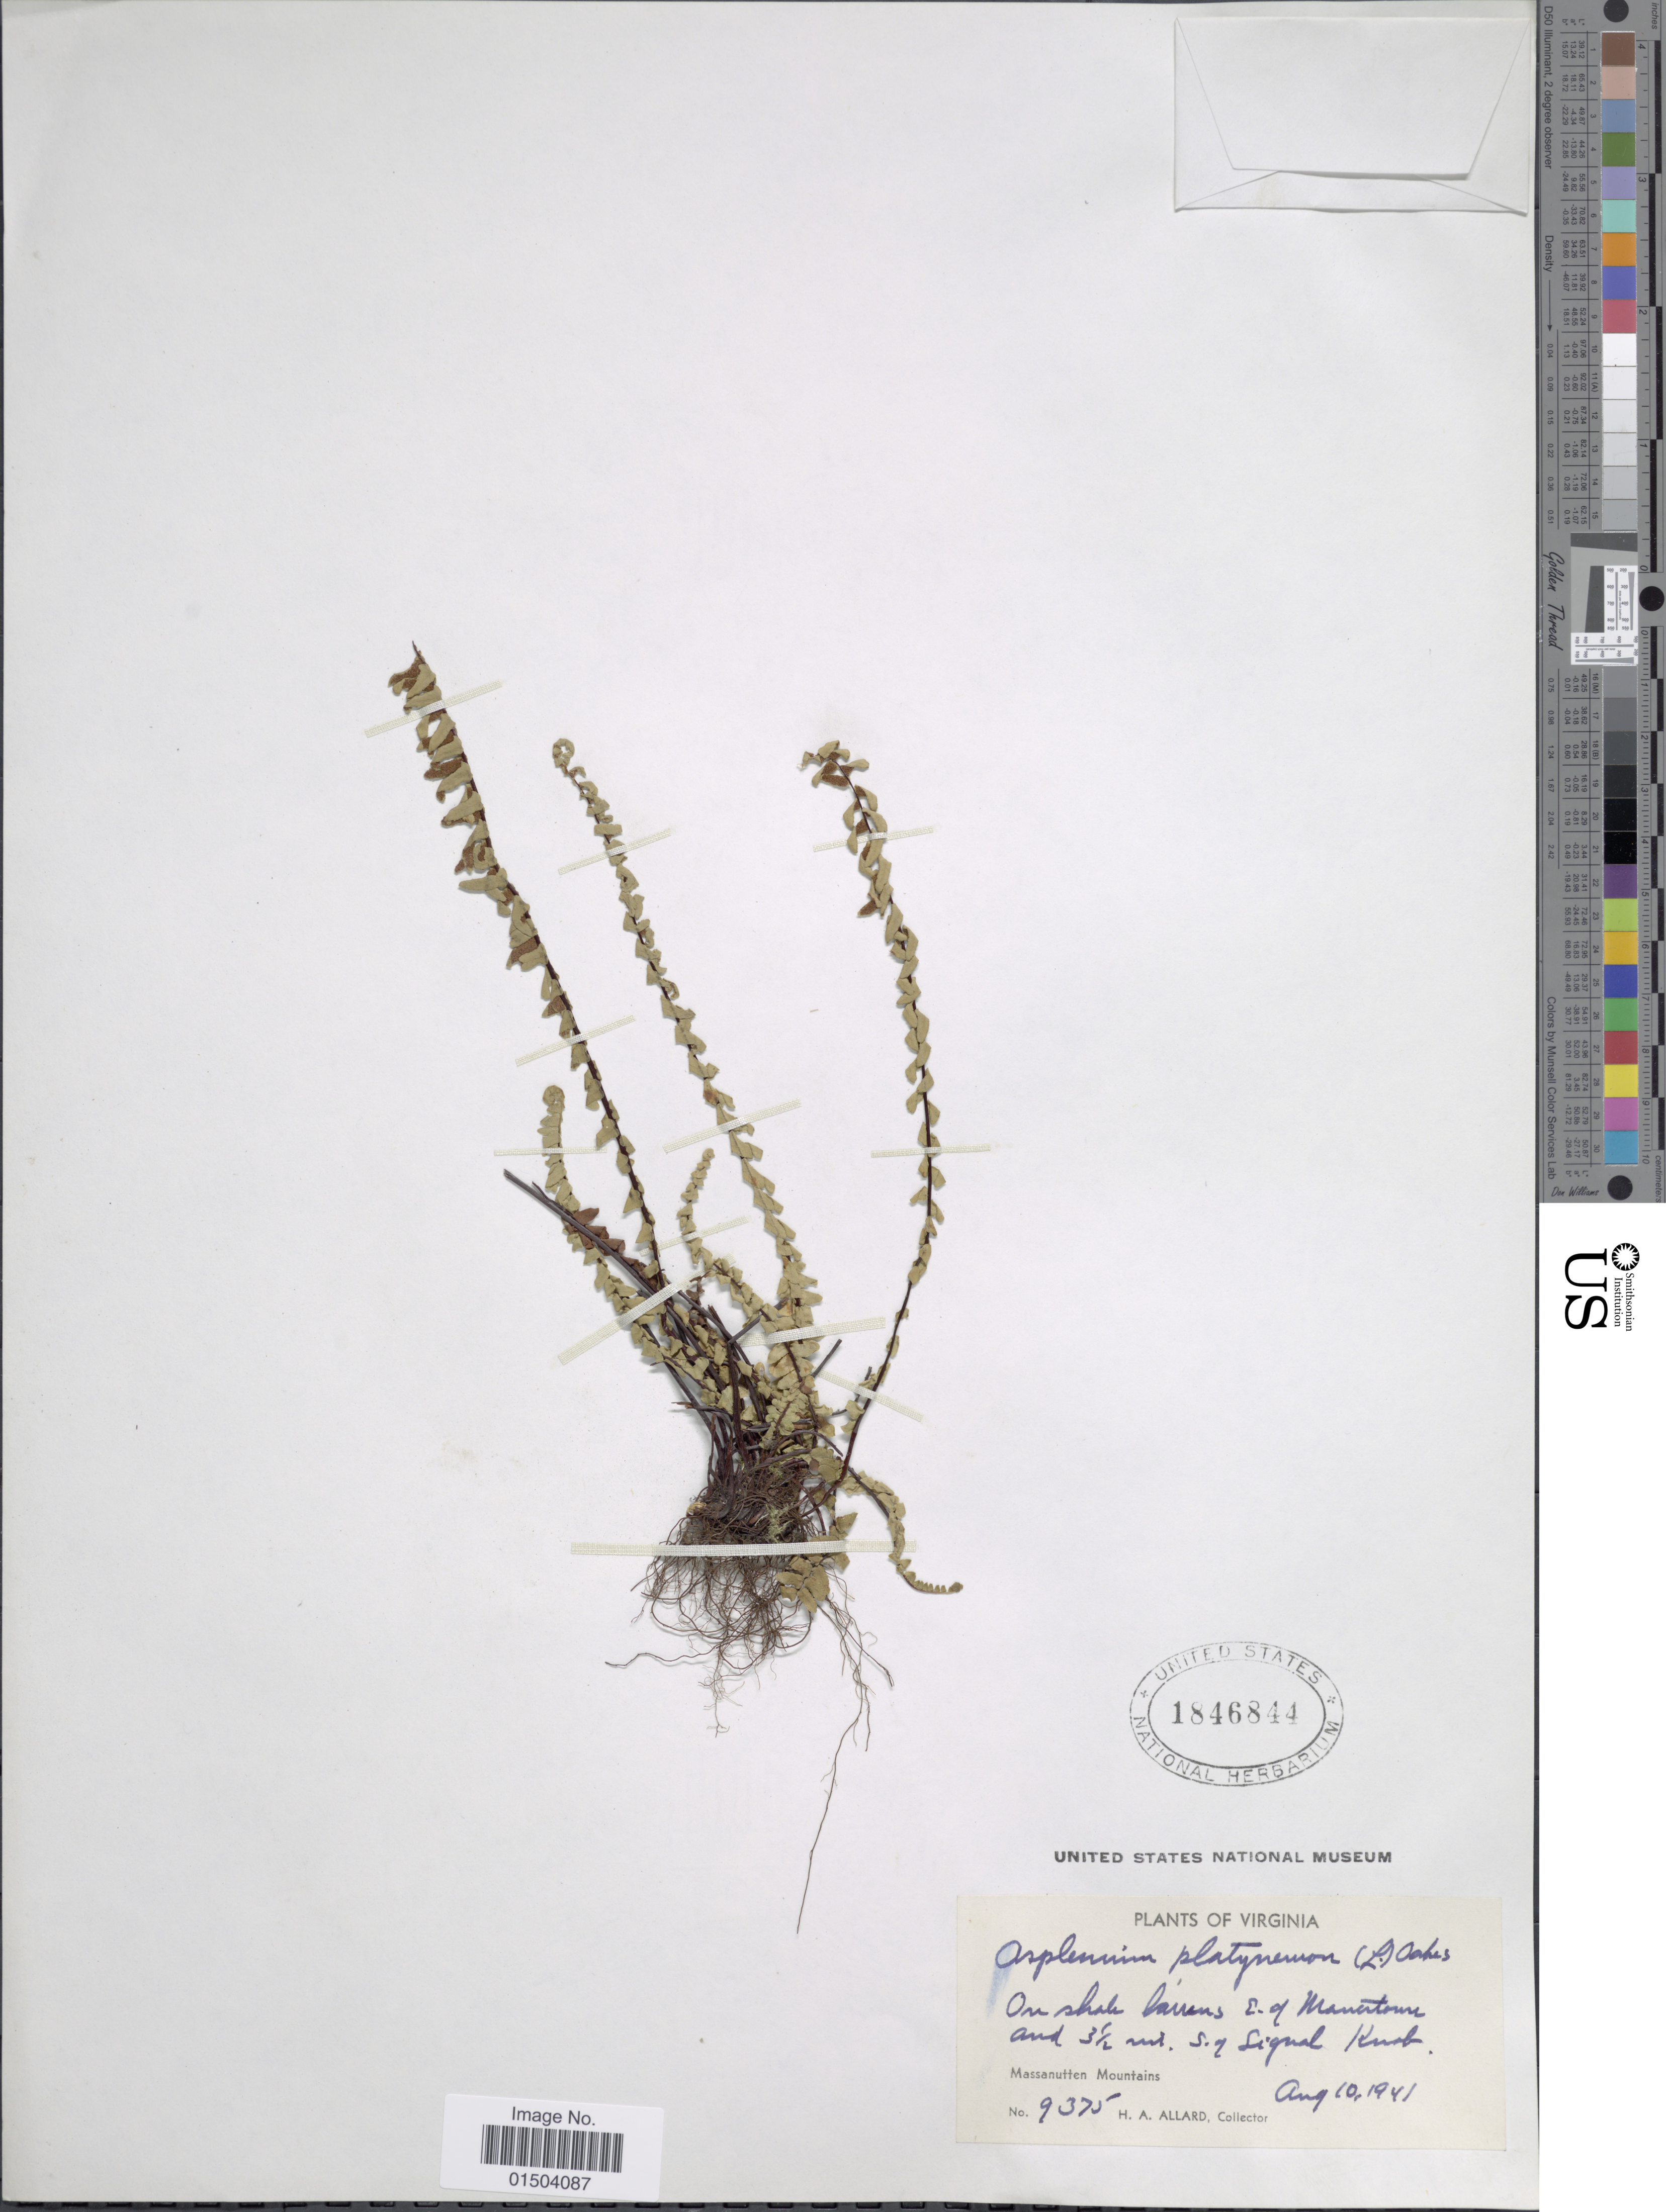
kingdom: Plantae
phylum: Tracheophyta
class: Polypodiopsida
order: Polypodiales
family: Aspleniaceae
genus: Asplenium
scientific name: Asplenium platyneuron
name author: (L.) Britton, Stearns & Poggenb.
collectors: H. A. Allard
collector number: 9375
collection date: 1941-08-10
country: United States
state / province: Virginia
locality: On shale barrens, E. of Maurertown and 3½ mi. S. of Signal Knob. Massanutten Mountains.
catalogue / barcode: US 1846844